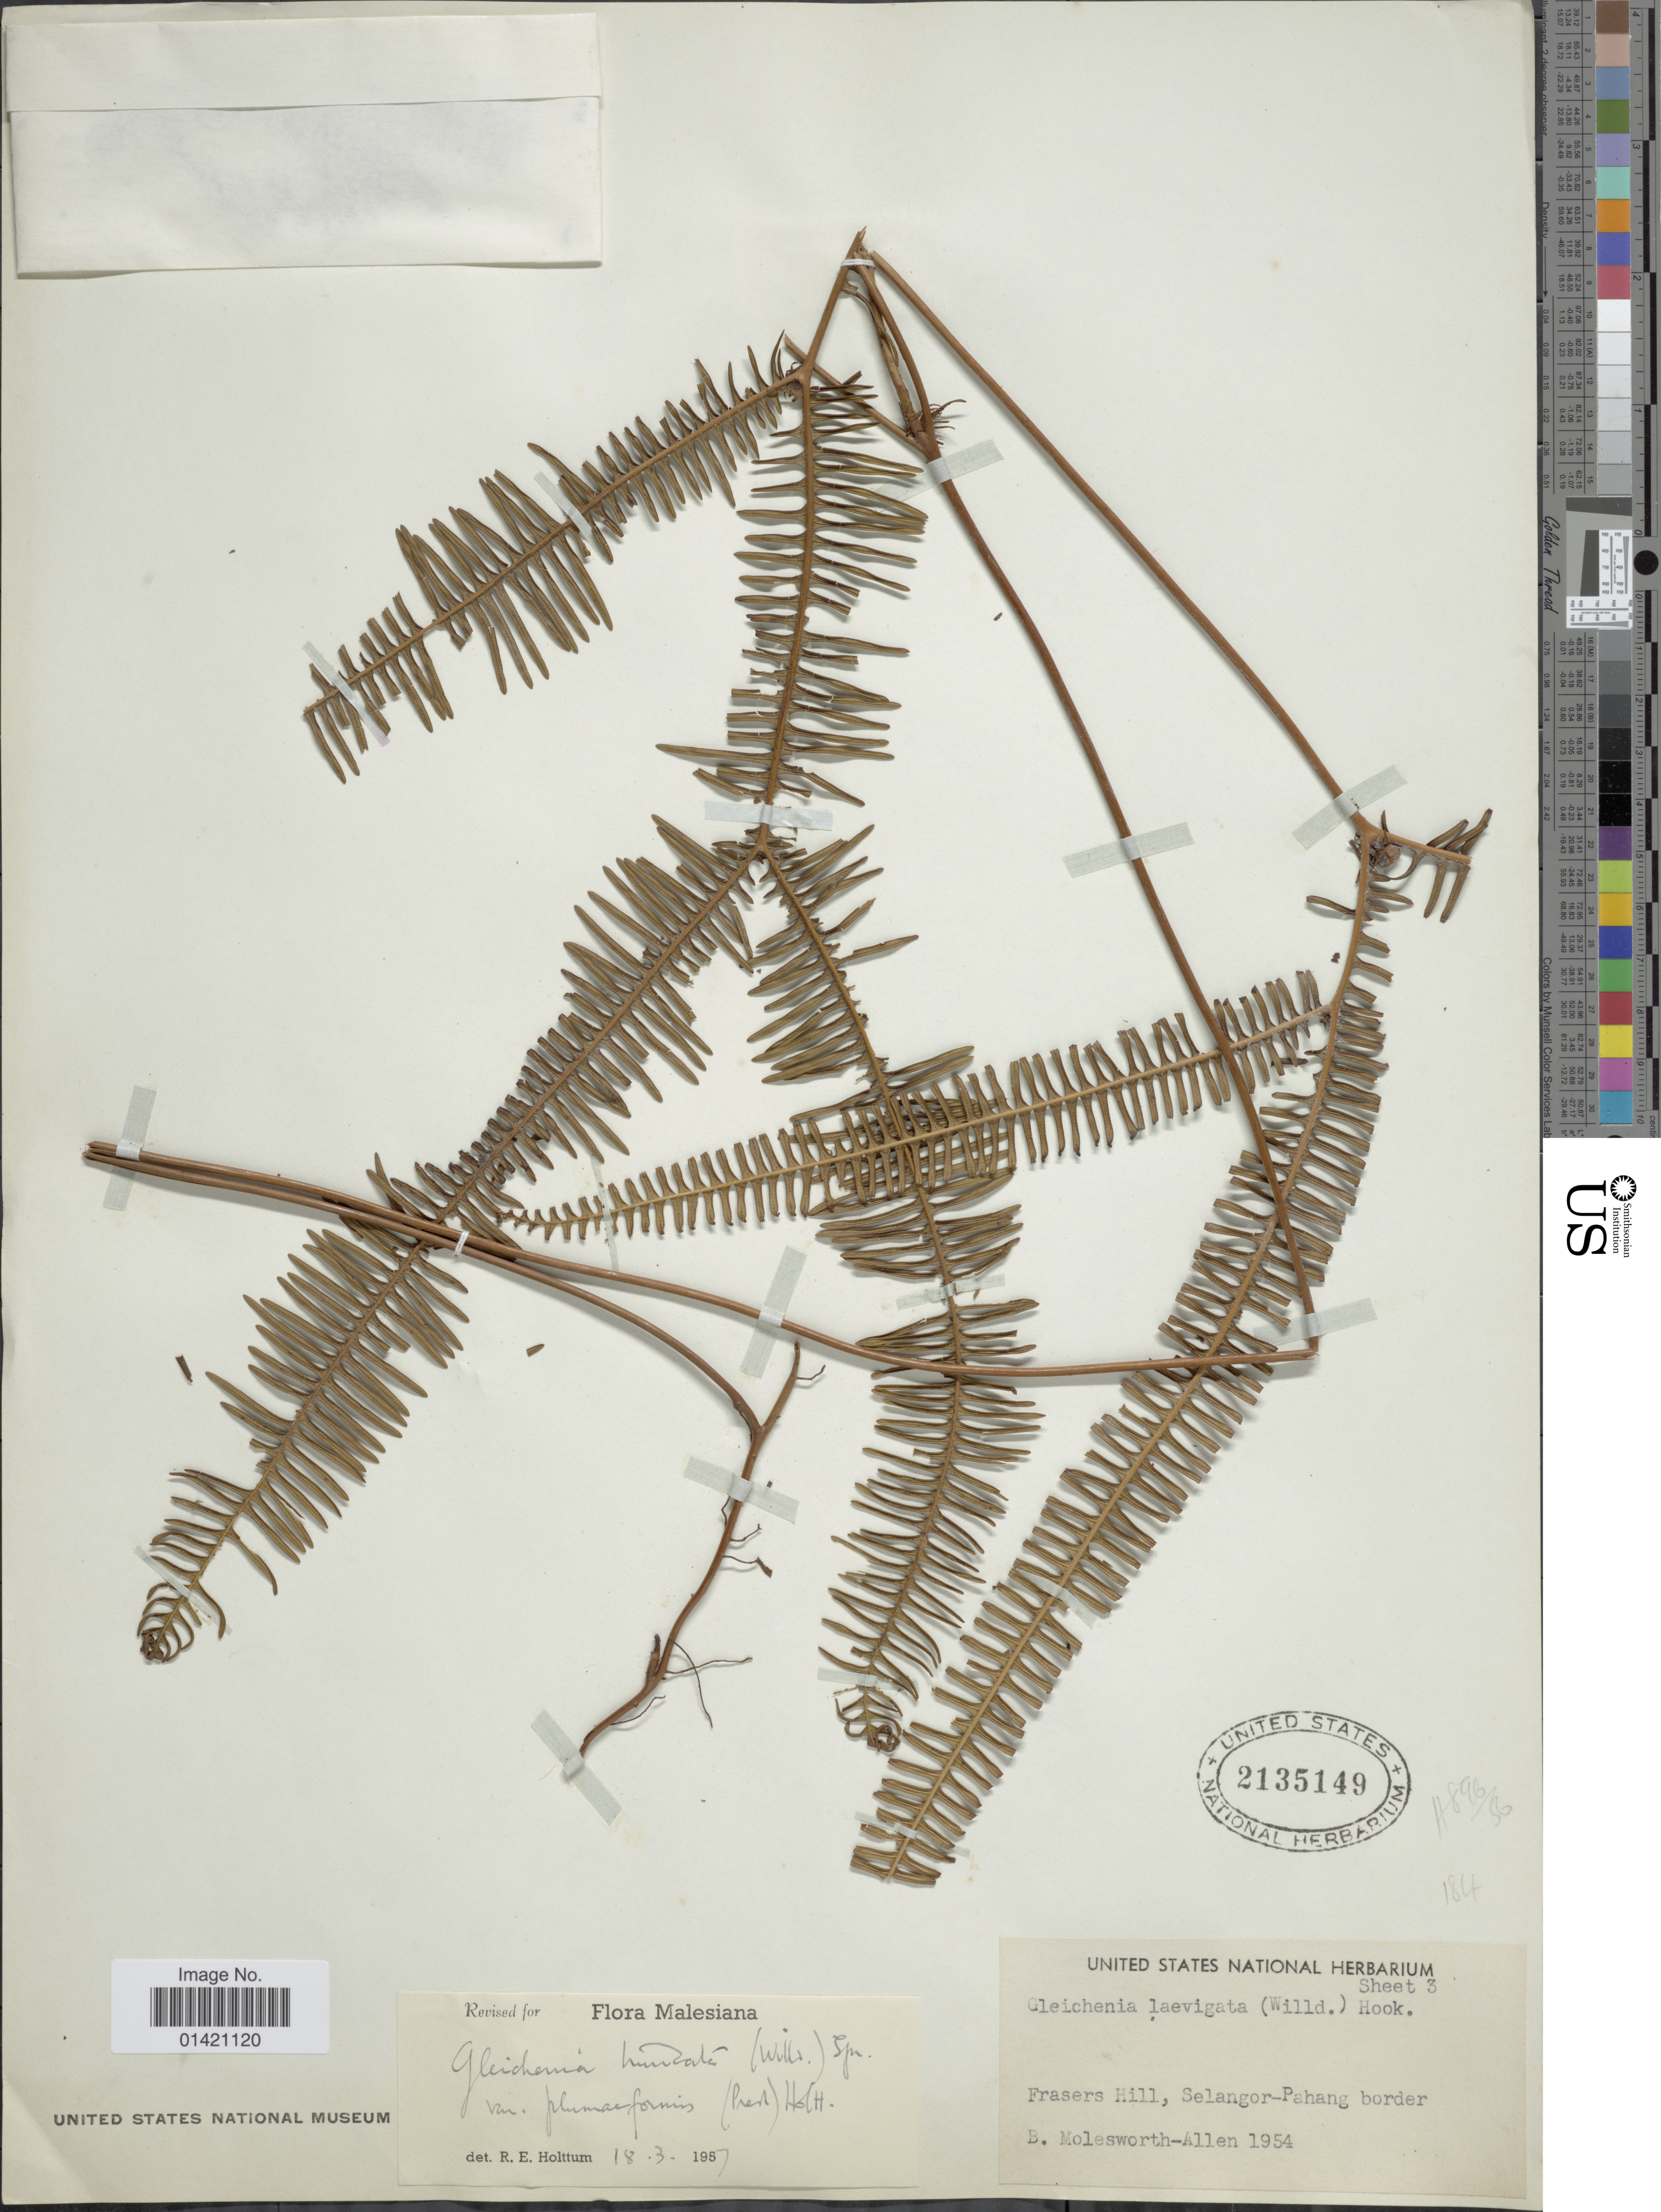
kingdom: Plantae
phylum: Tracheophyta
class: Polypodiopsida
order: Gleicheniales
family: Gleicheniaceae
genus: Diplopterygium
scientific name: Diplopterygium laevissimum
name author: (Christ) Nakai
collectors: B. E. G. Molesworth-Allen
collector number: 1954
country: Malaysia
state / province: Pahang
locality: Frasers Hill, Selangor-Pahang border.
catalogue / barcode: US 2135149